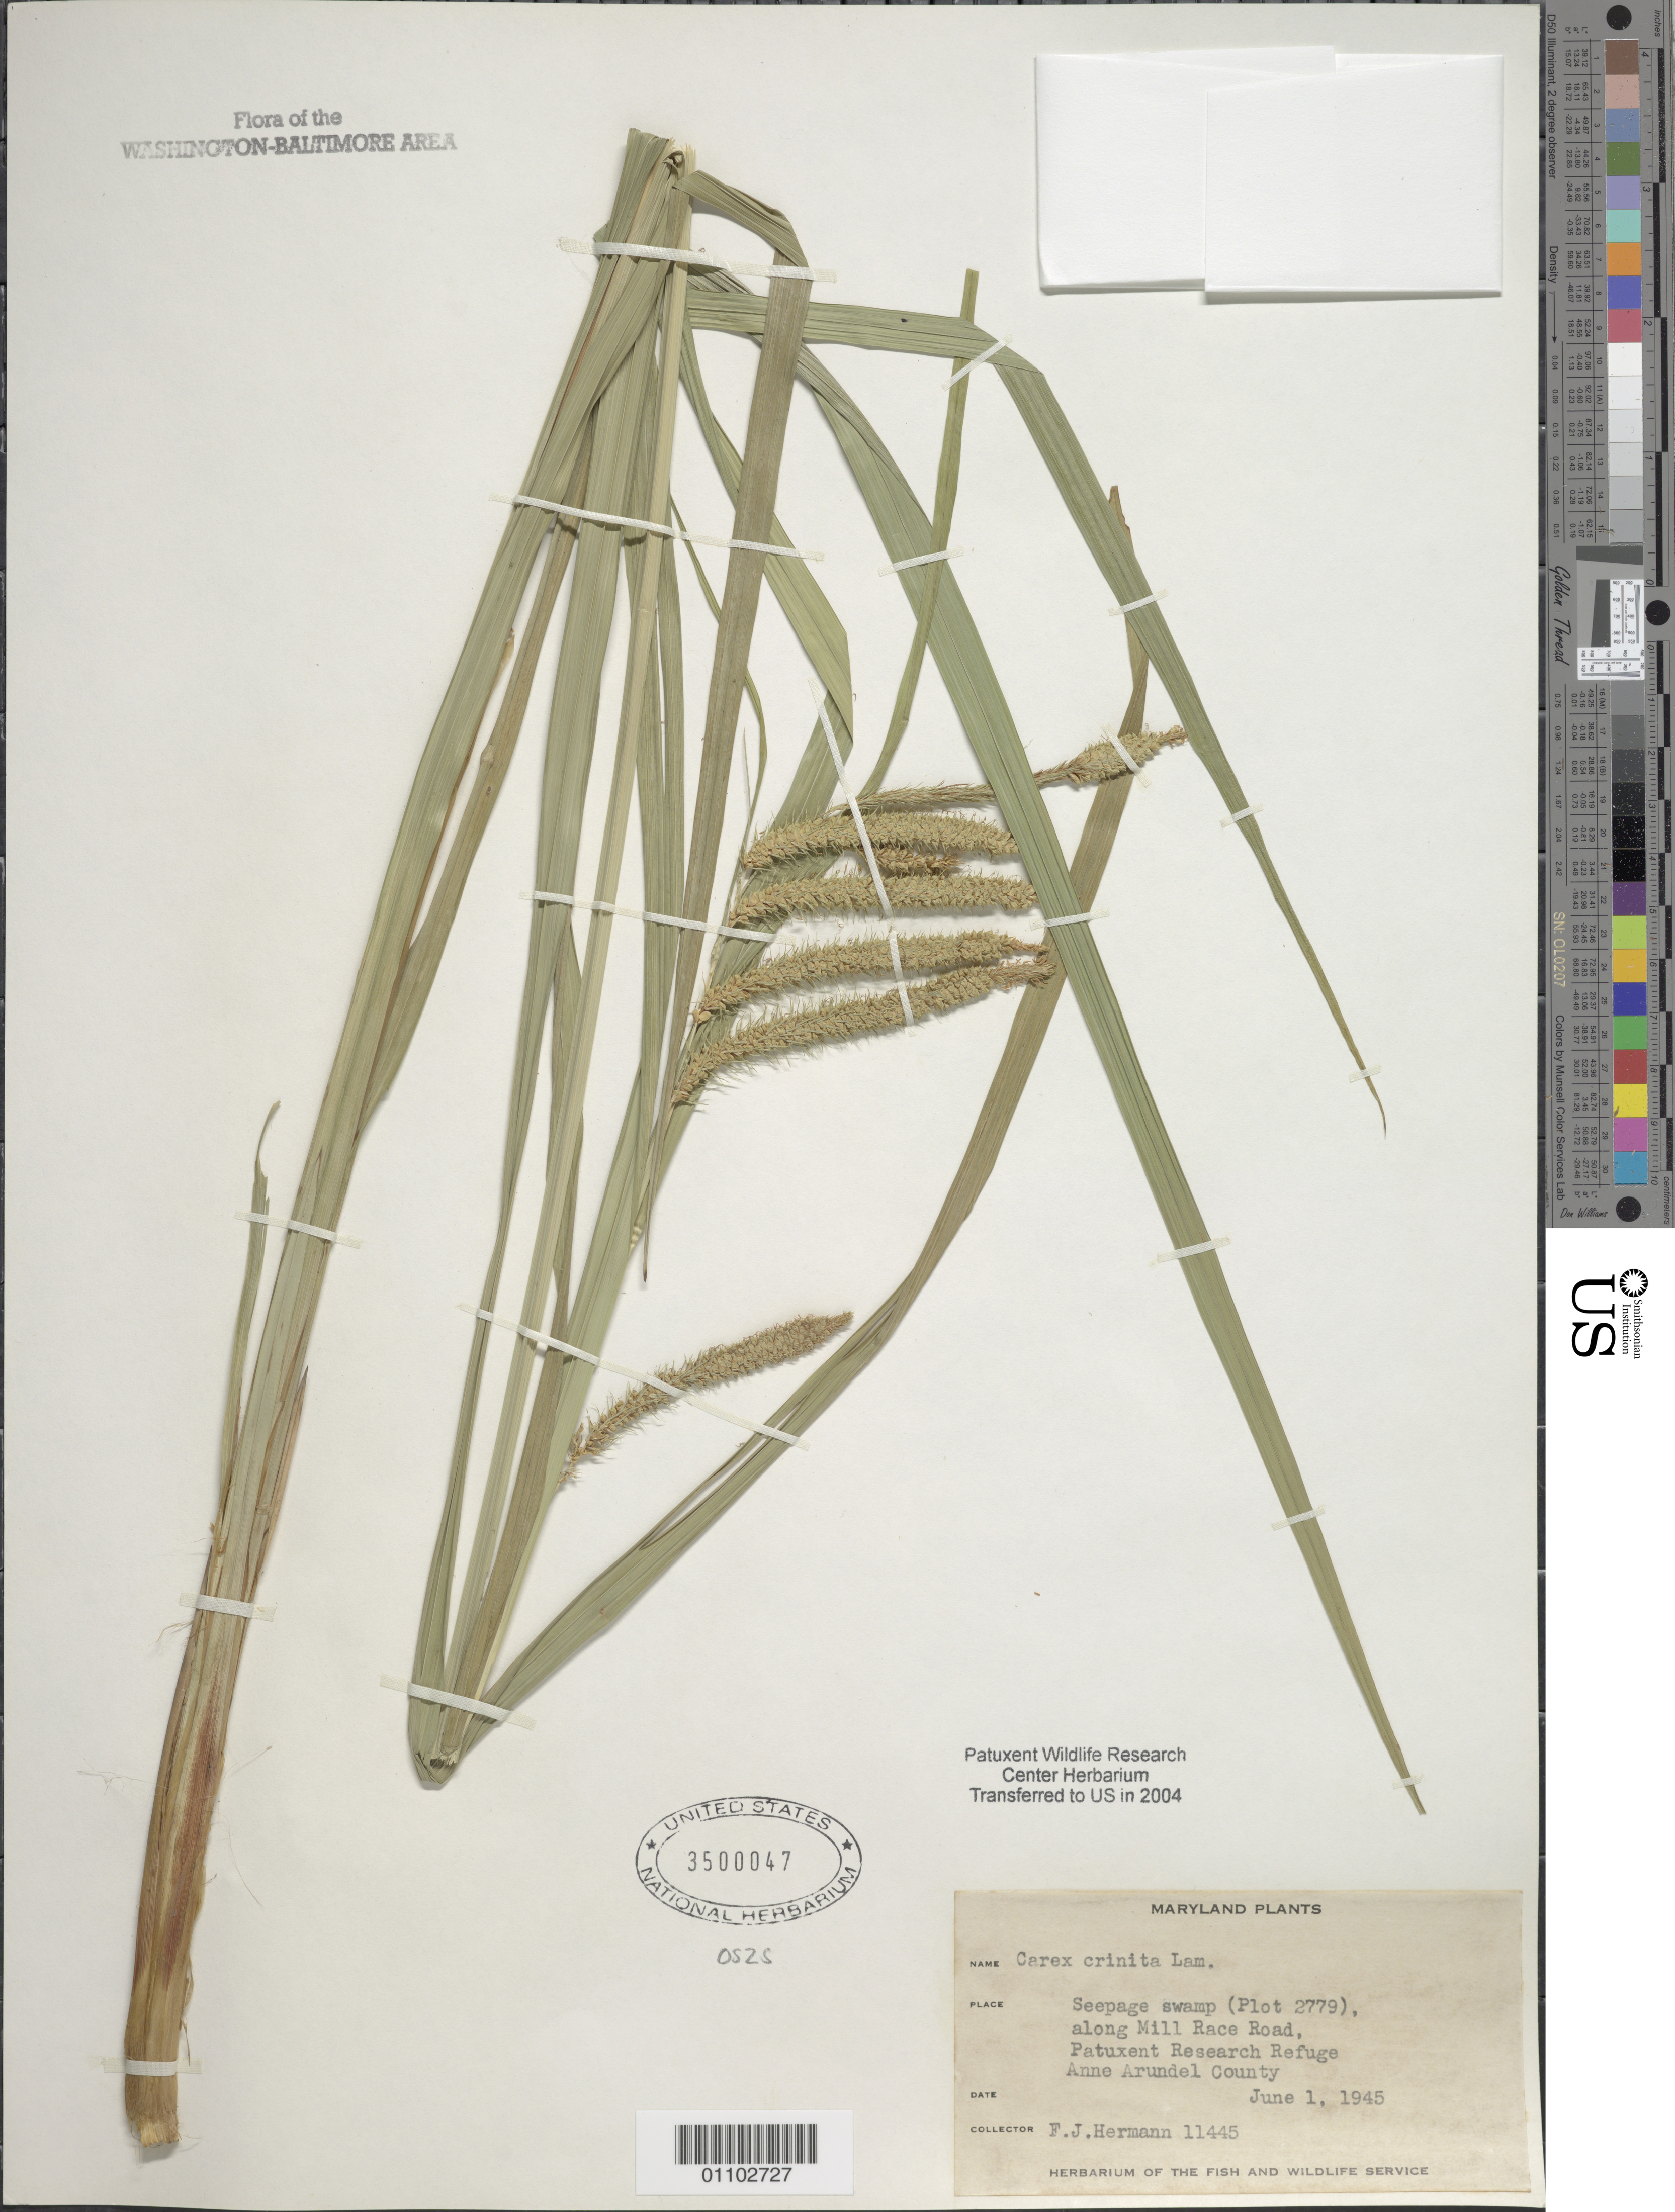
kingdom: Plantae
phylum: Tracheophyta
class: Liliopsida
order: Poales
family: Cyperaceae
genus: Carex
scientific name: Carex crinita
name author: Lam.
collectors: F. J. Hermann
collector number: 11445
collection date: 1945-06-01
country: United States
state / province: Maryland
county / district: Anne Arundel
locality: Plot 2779, along Mill Race Road, Patuxent Research Refuge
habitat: Seepage swamp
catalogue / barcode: US 3500047